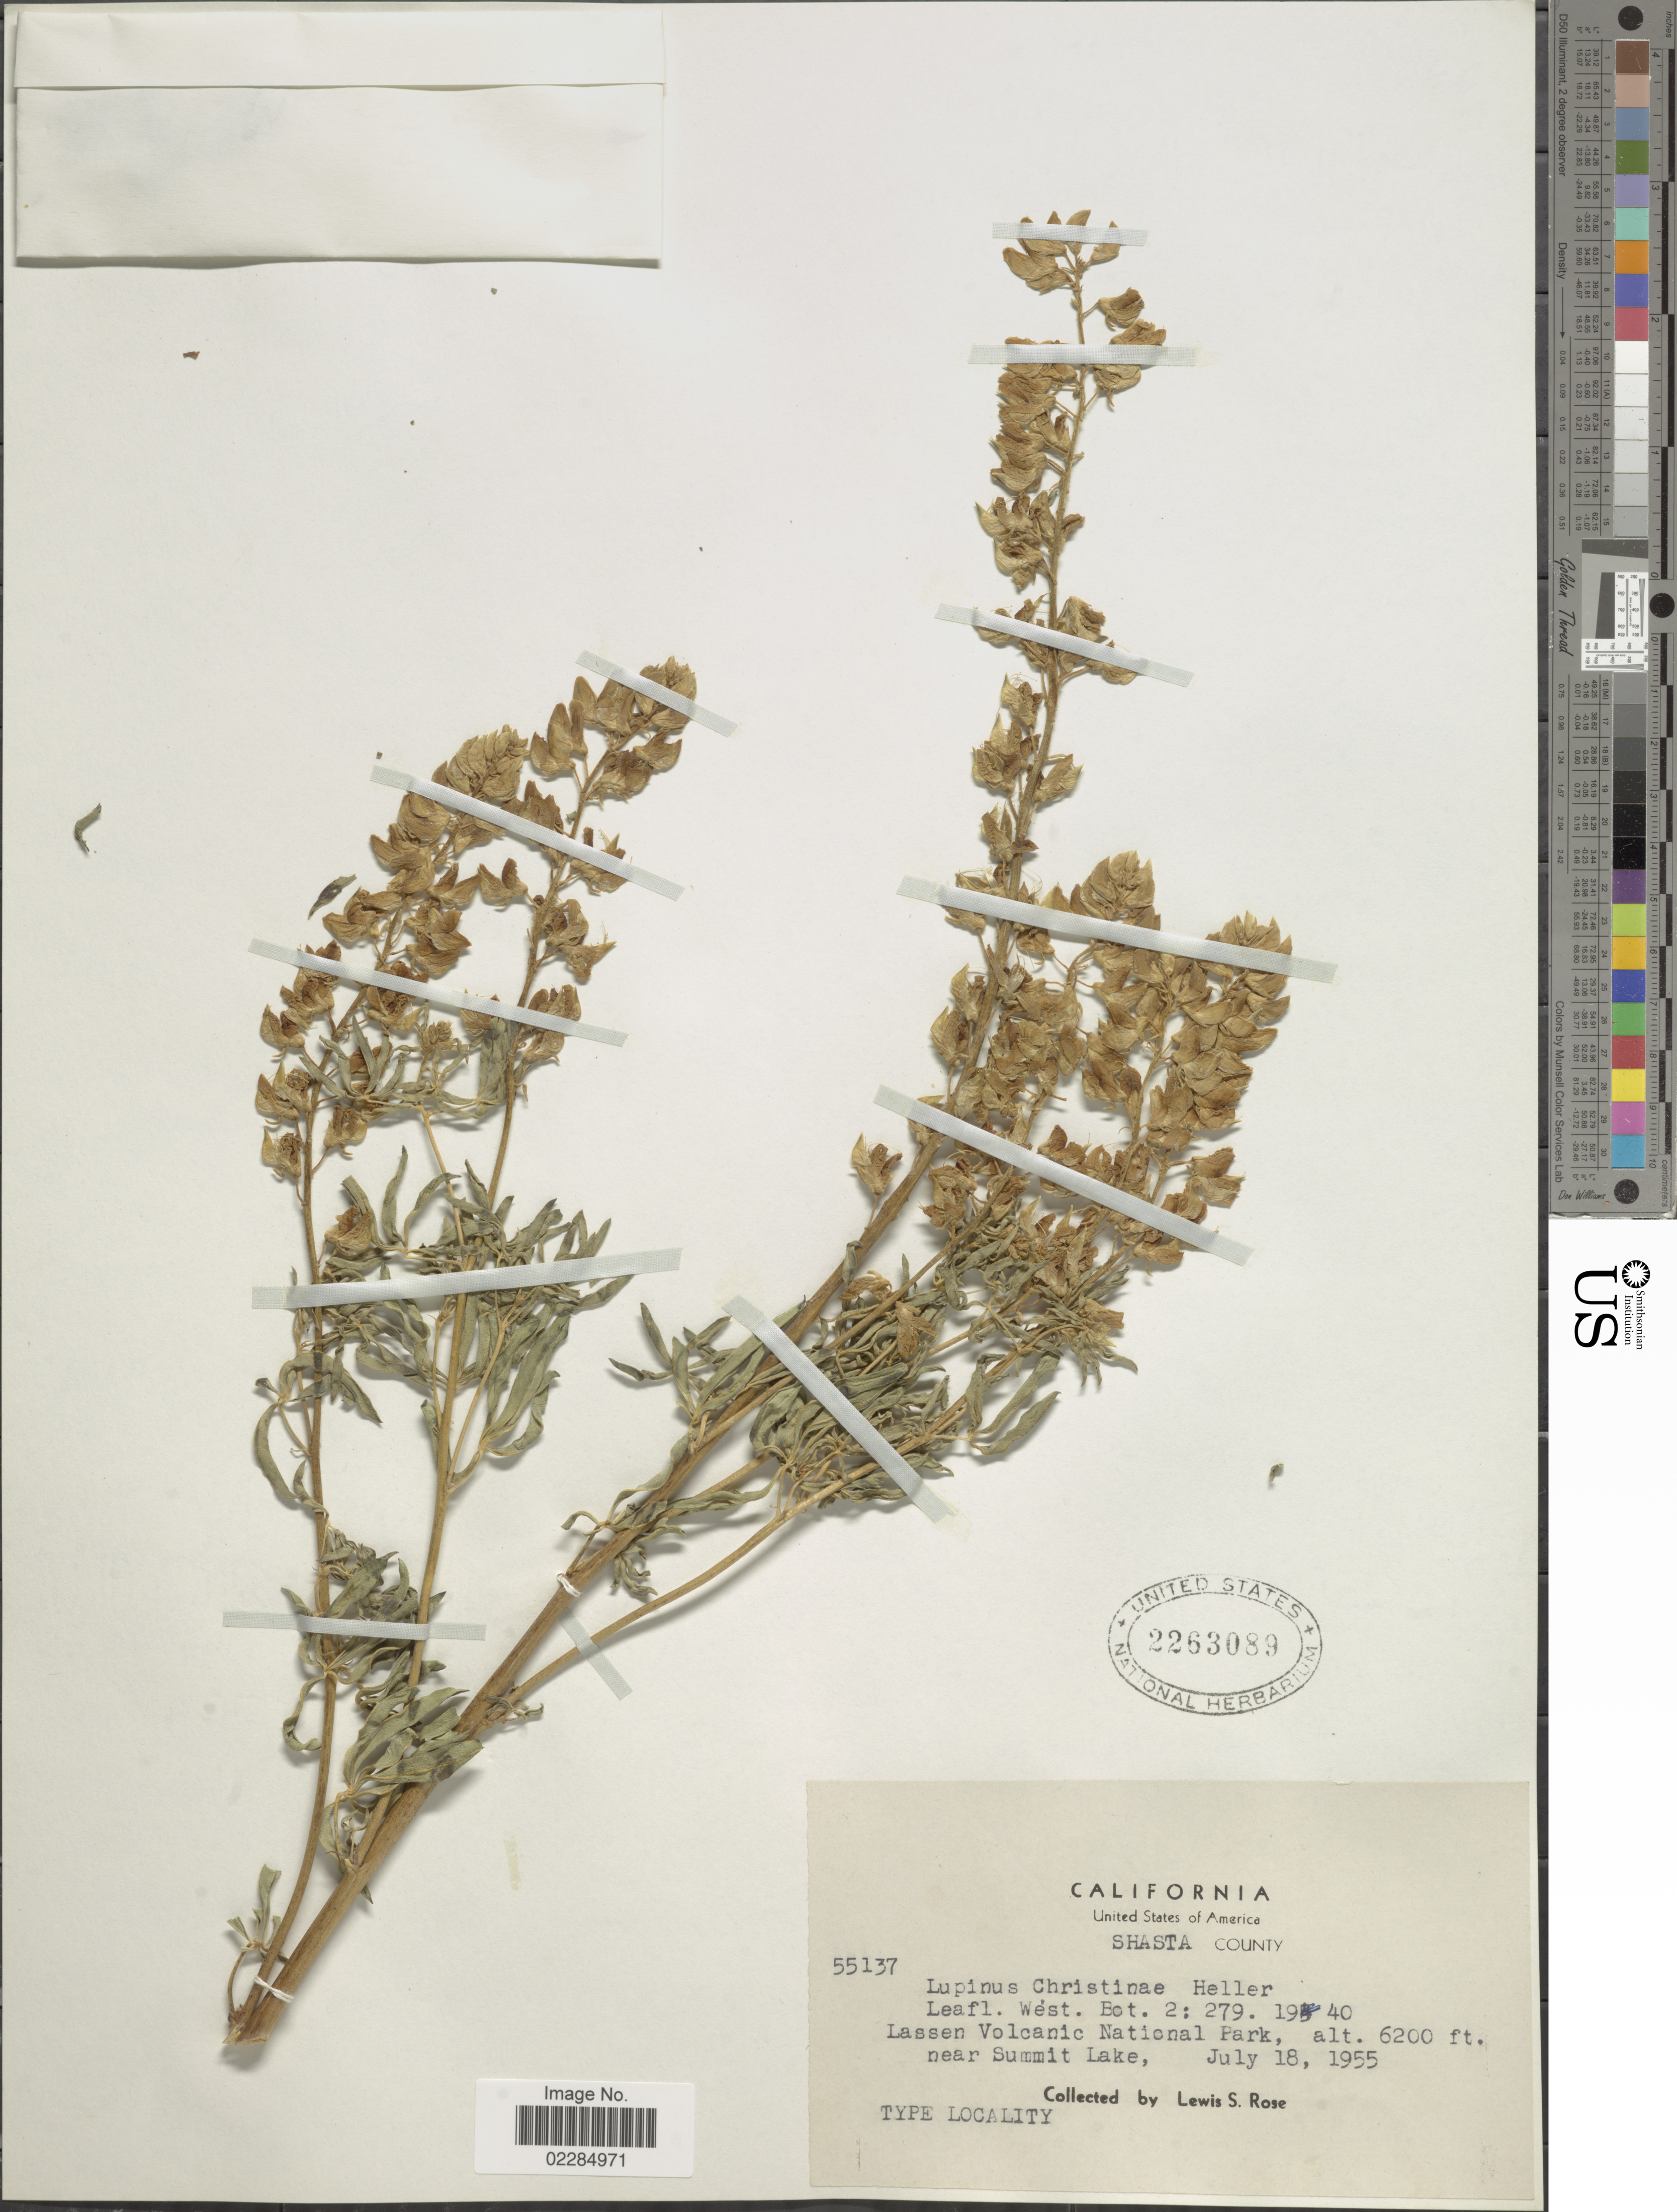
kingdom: Plantae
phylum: Tracheophyta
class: Magnoliopsida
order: Fabales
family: Fabaceae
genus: Lupinus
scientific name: Lupinus christinae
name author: A. Heller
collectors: L. S. Rose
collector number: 55137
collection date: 1955-07-18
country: United States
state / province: California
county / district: Shasta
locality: Shasta County. Lassen Volcanic National Park, near Summit Lake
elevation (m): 1890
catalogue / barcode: US 2263089